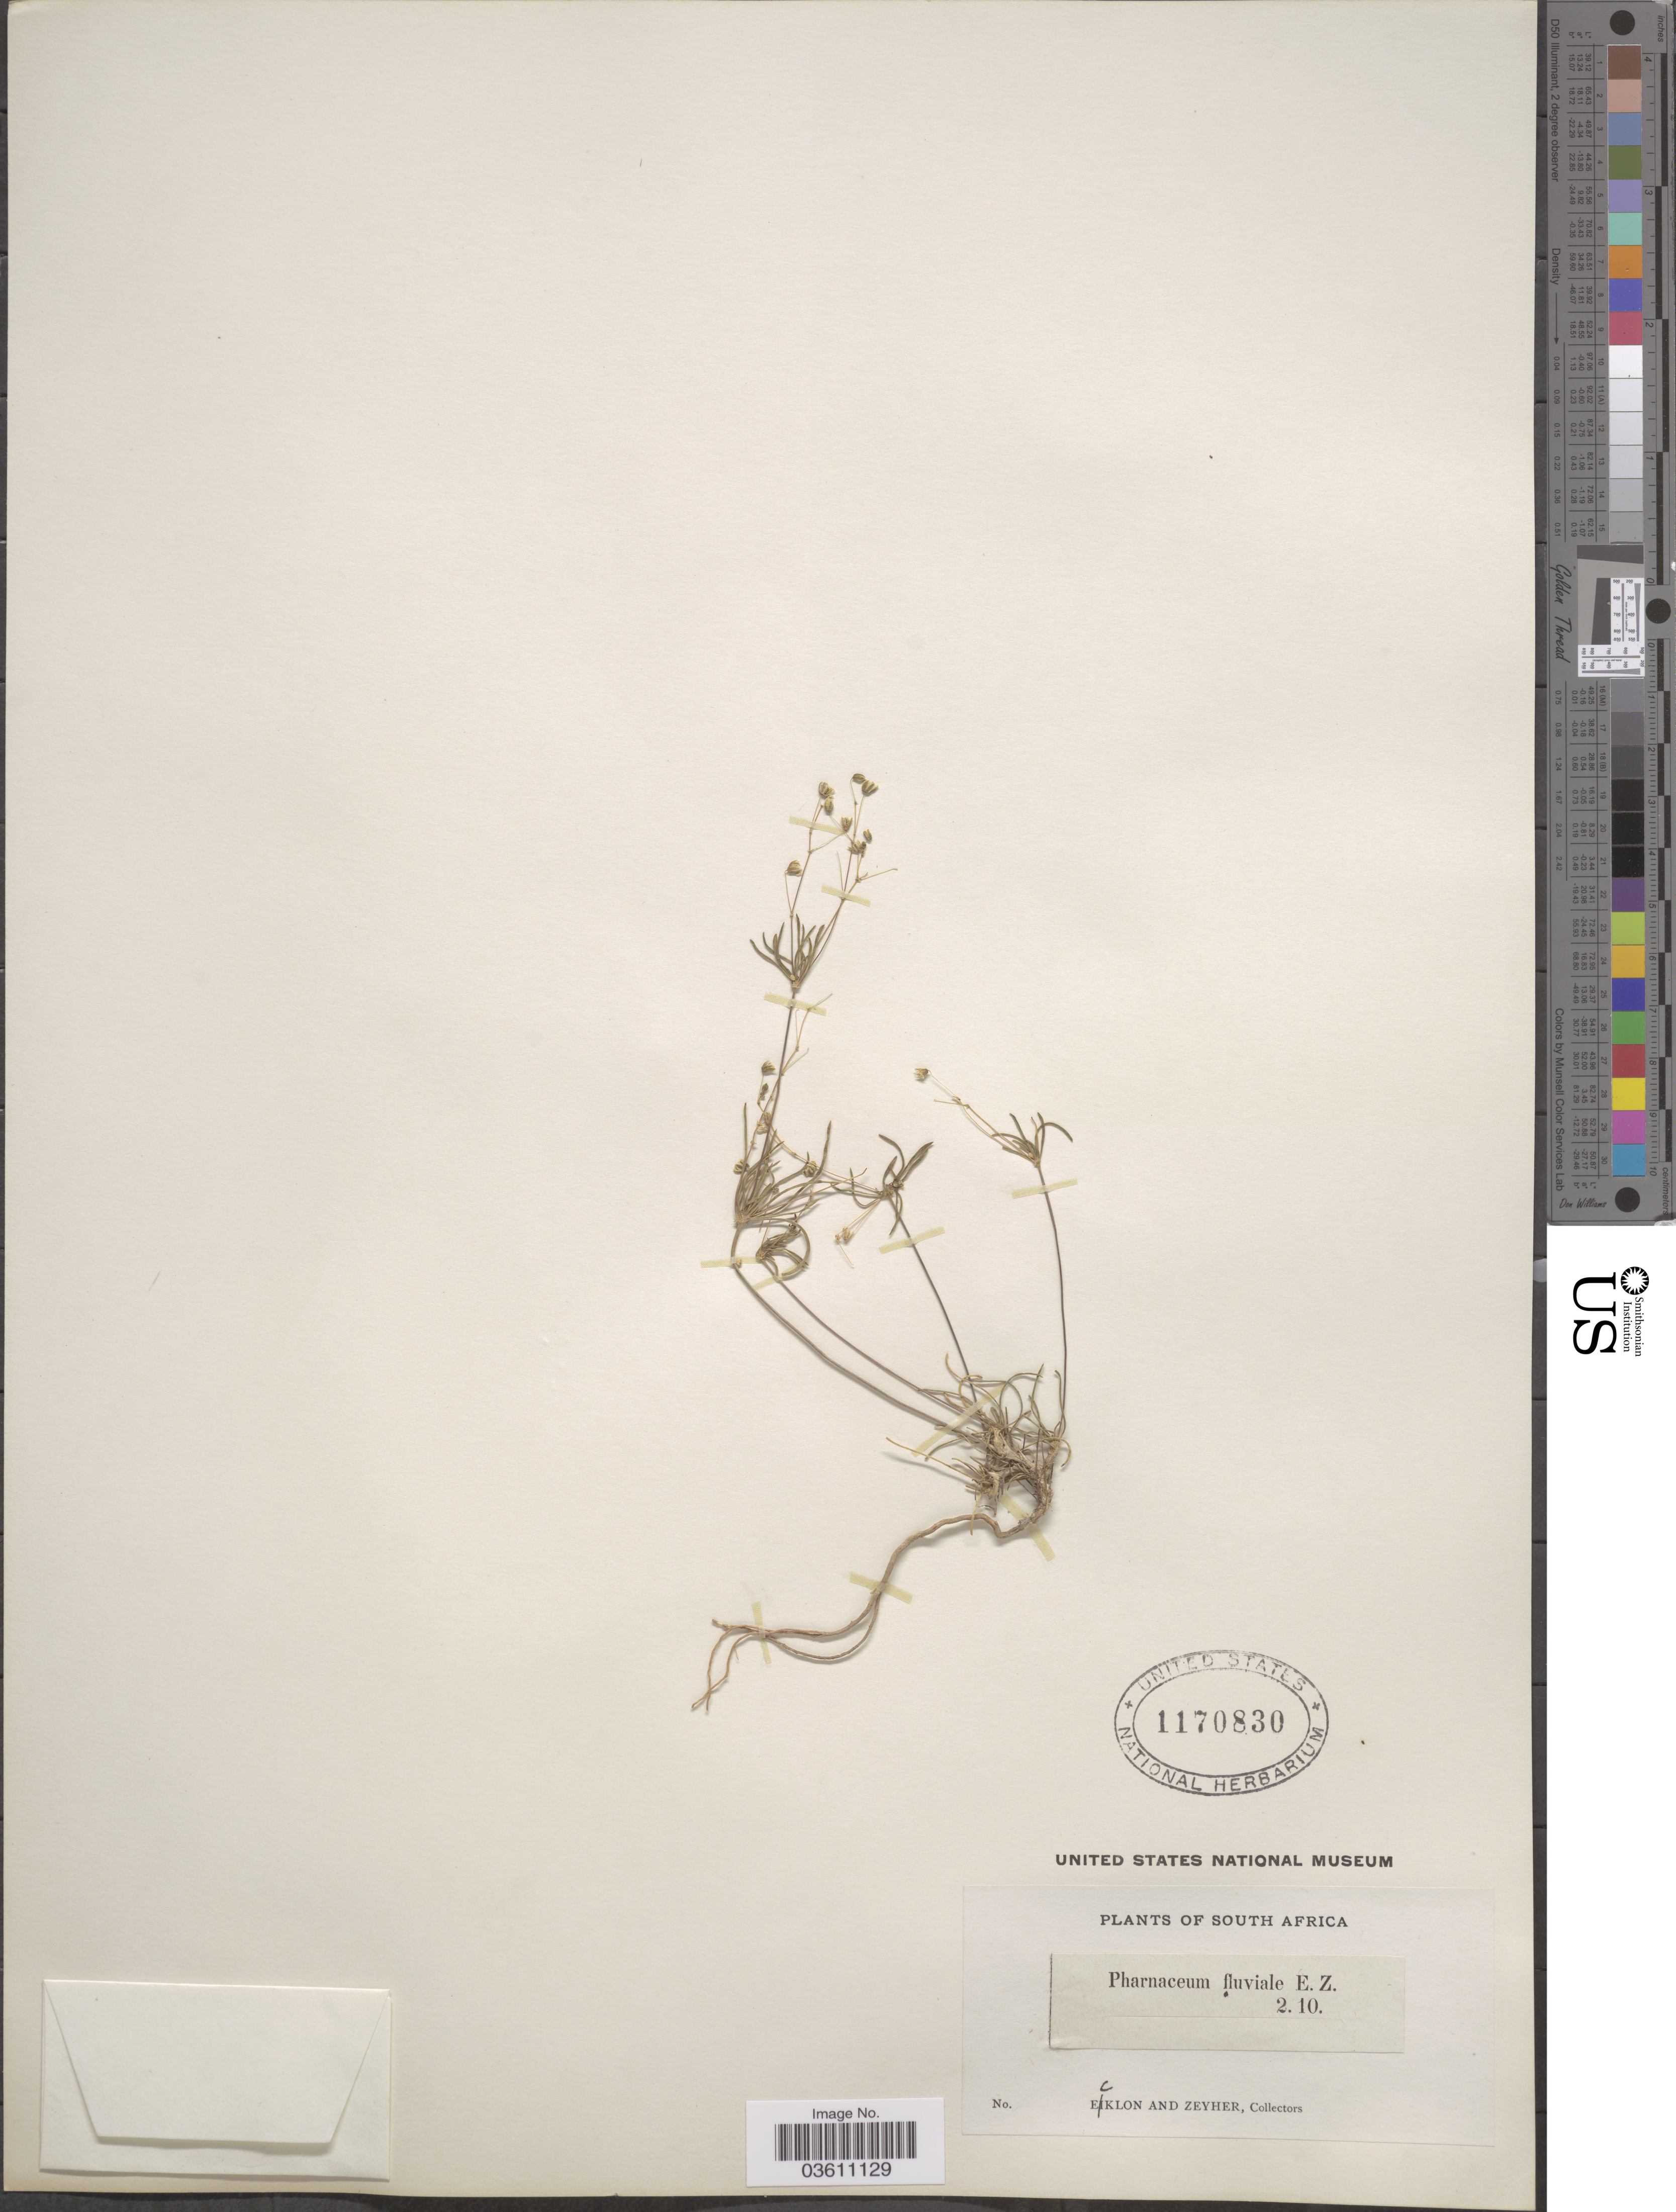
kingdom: Plantae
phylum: Tracheophyta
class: Magnoliopsida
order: Caryophyllales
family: Molluginaceae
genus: Pharnaceum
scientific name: Pharnaceum fluviale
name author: Eckl. & Zeyh.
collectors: -. Ecklon & -. Zeyher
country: South Africa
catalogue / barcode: US 1170830